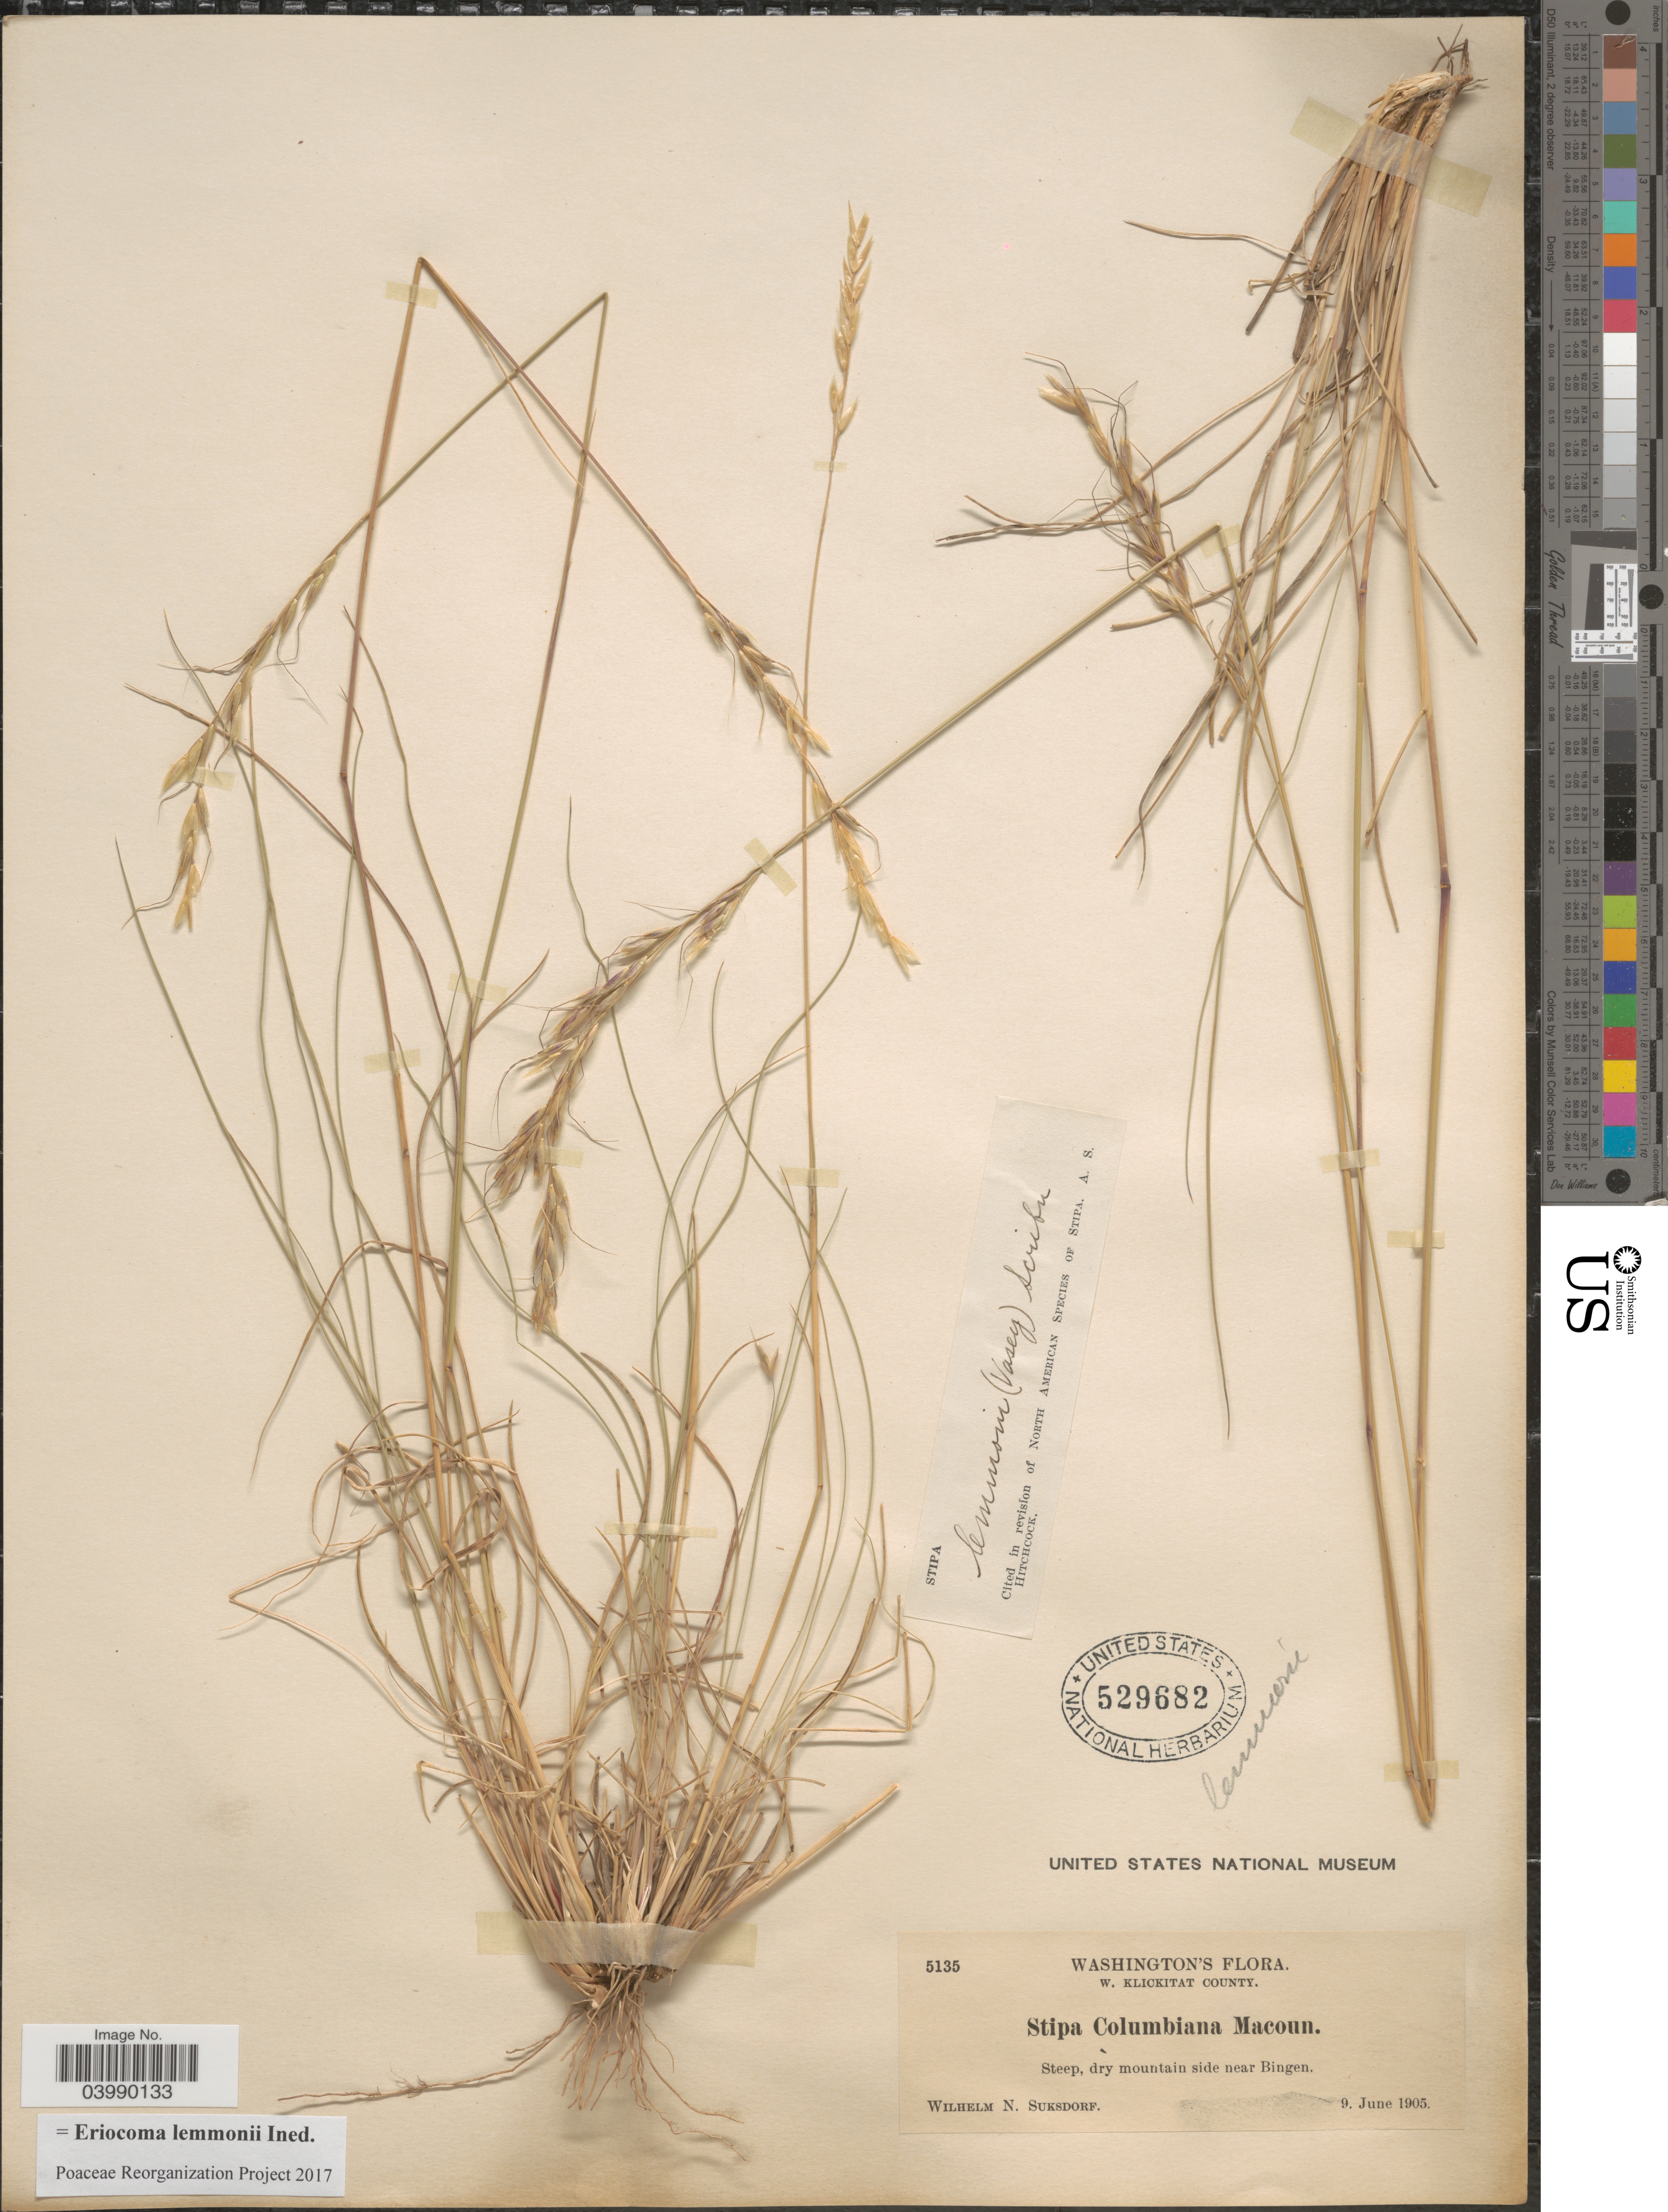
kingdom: Plantae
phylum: Tracheophyta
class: Liliopsida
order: Poales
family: Poaceae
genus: Eriocoma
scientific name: Eriocoma lemmonii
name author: (Vasey) Romasch.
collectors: W. N. Suksdorf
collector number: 5135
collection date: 1905-06-09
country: United States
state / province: Washington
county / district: Klickitat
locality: W. Klickitat County. Mountain side near Bingen.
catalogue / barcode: US 529682